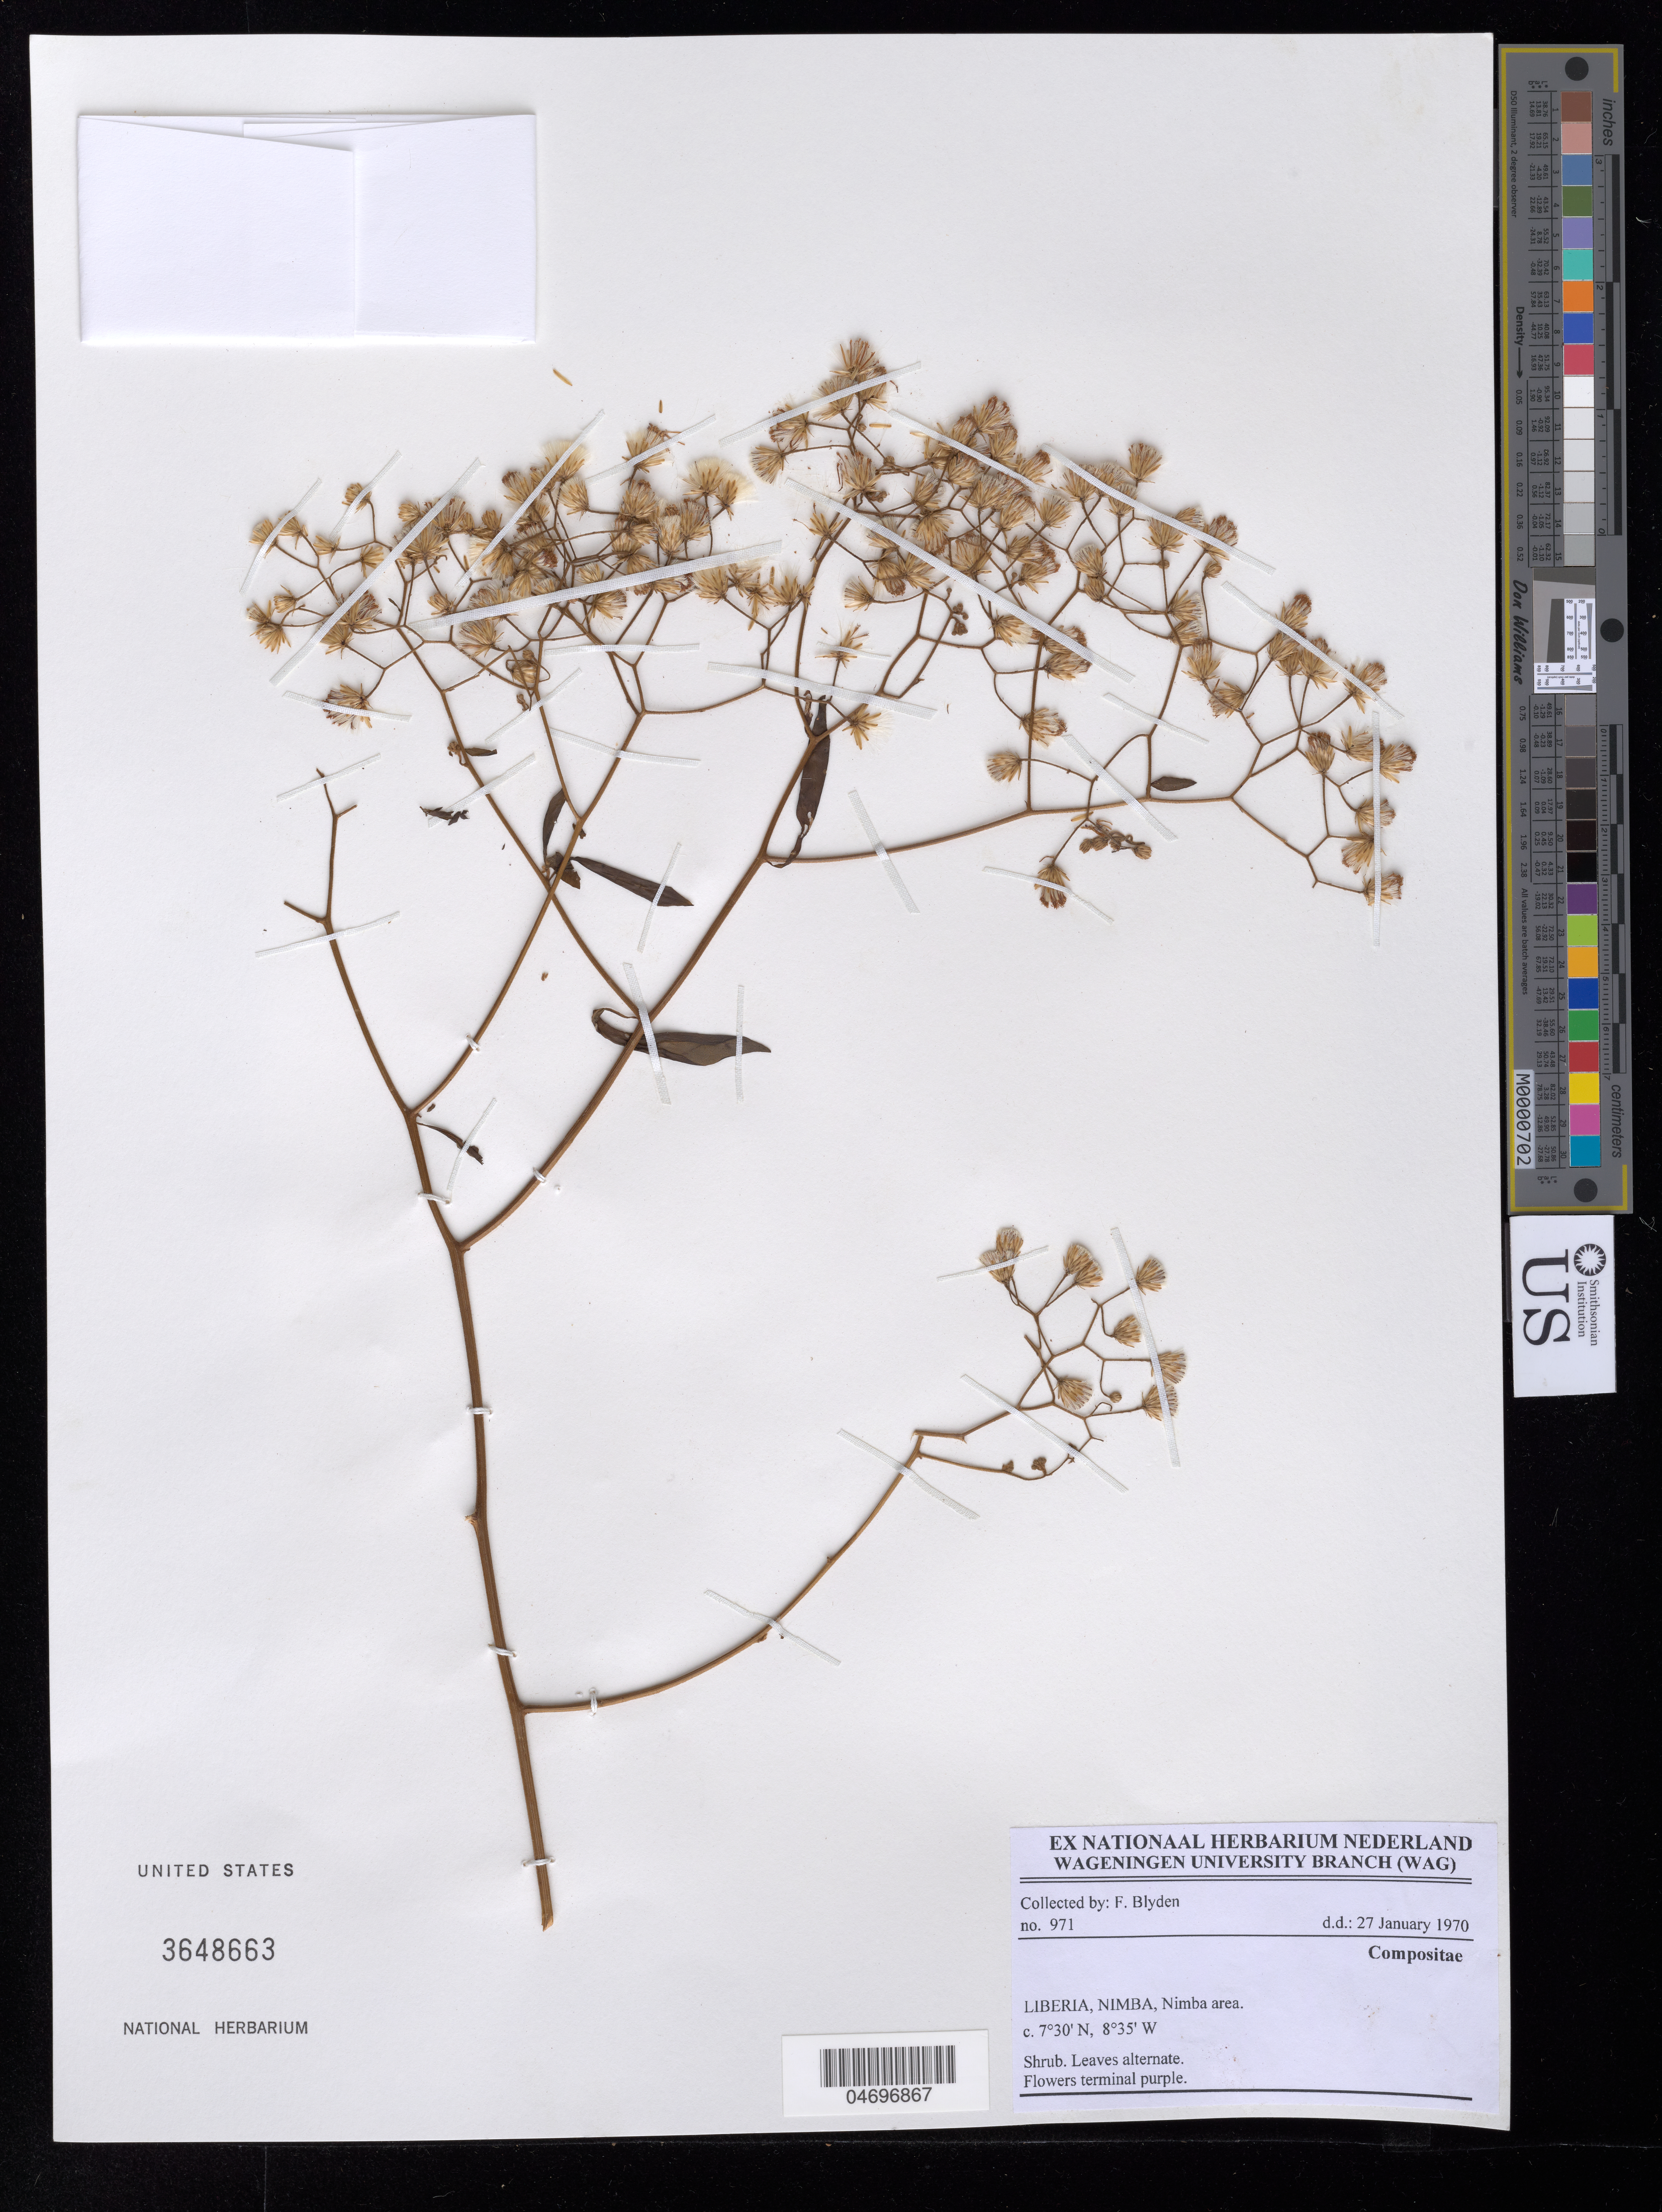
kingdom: Plantae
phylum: Tracheophyta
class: Magnoliopsida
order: Asterales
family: Asteraceae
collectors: F. Blyden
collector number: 971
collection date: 1970-01-27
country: Liberia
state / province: Nimba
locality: Nimba area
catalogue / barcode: US 3648663